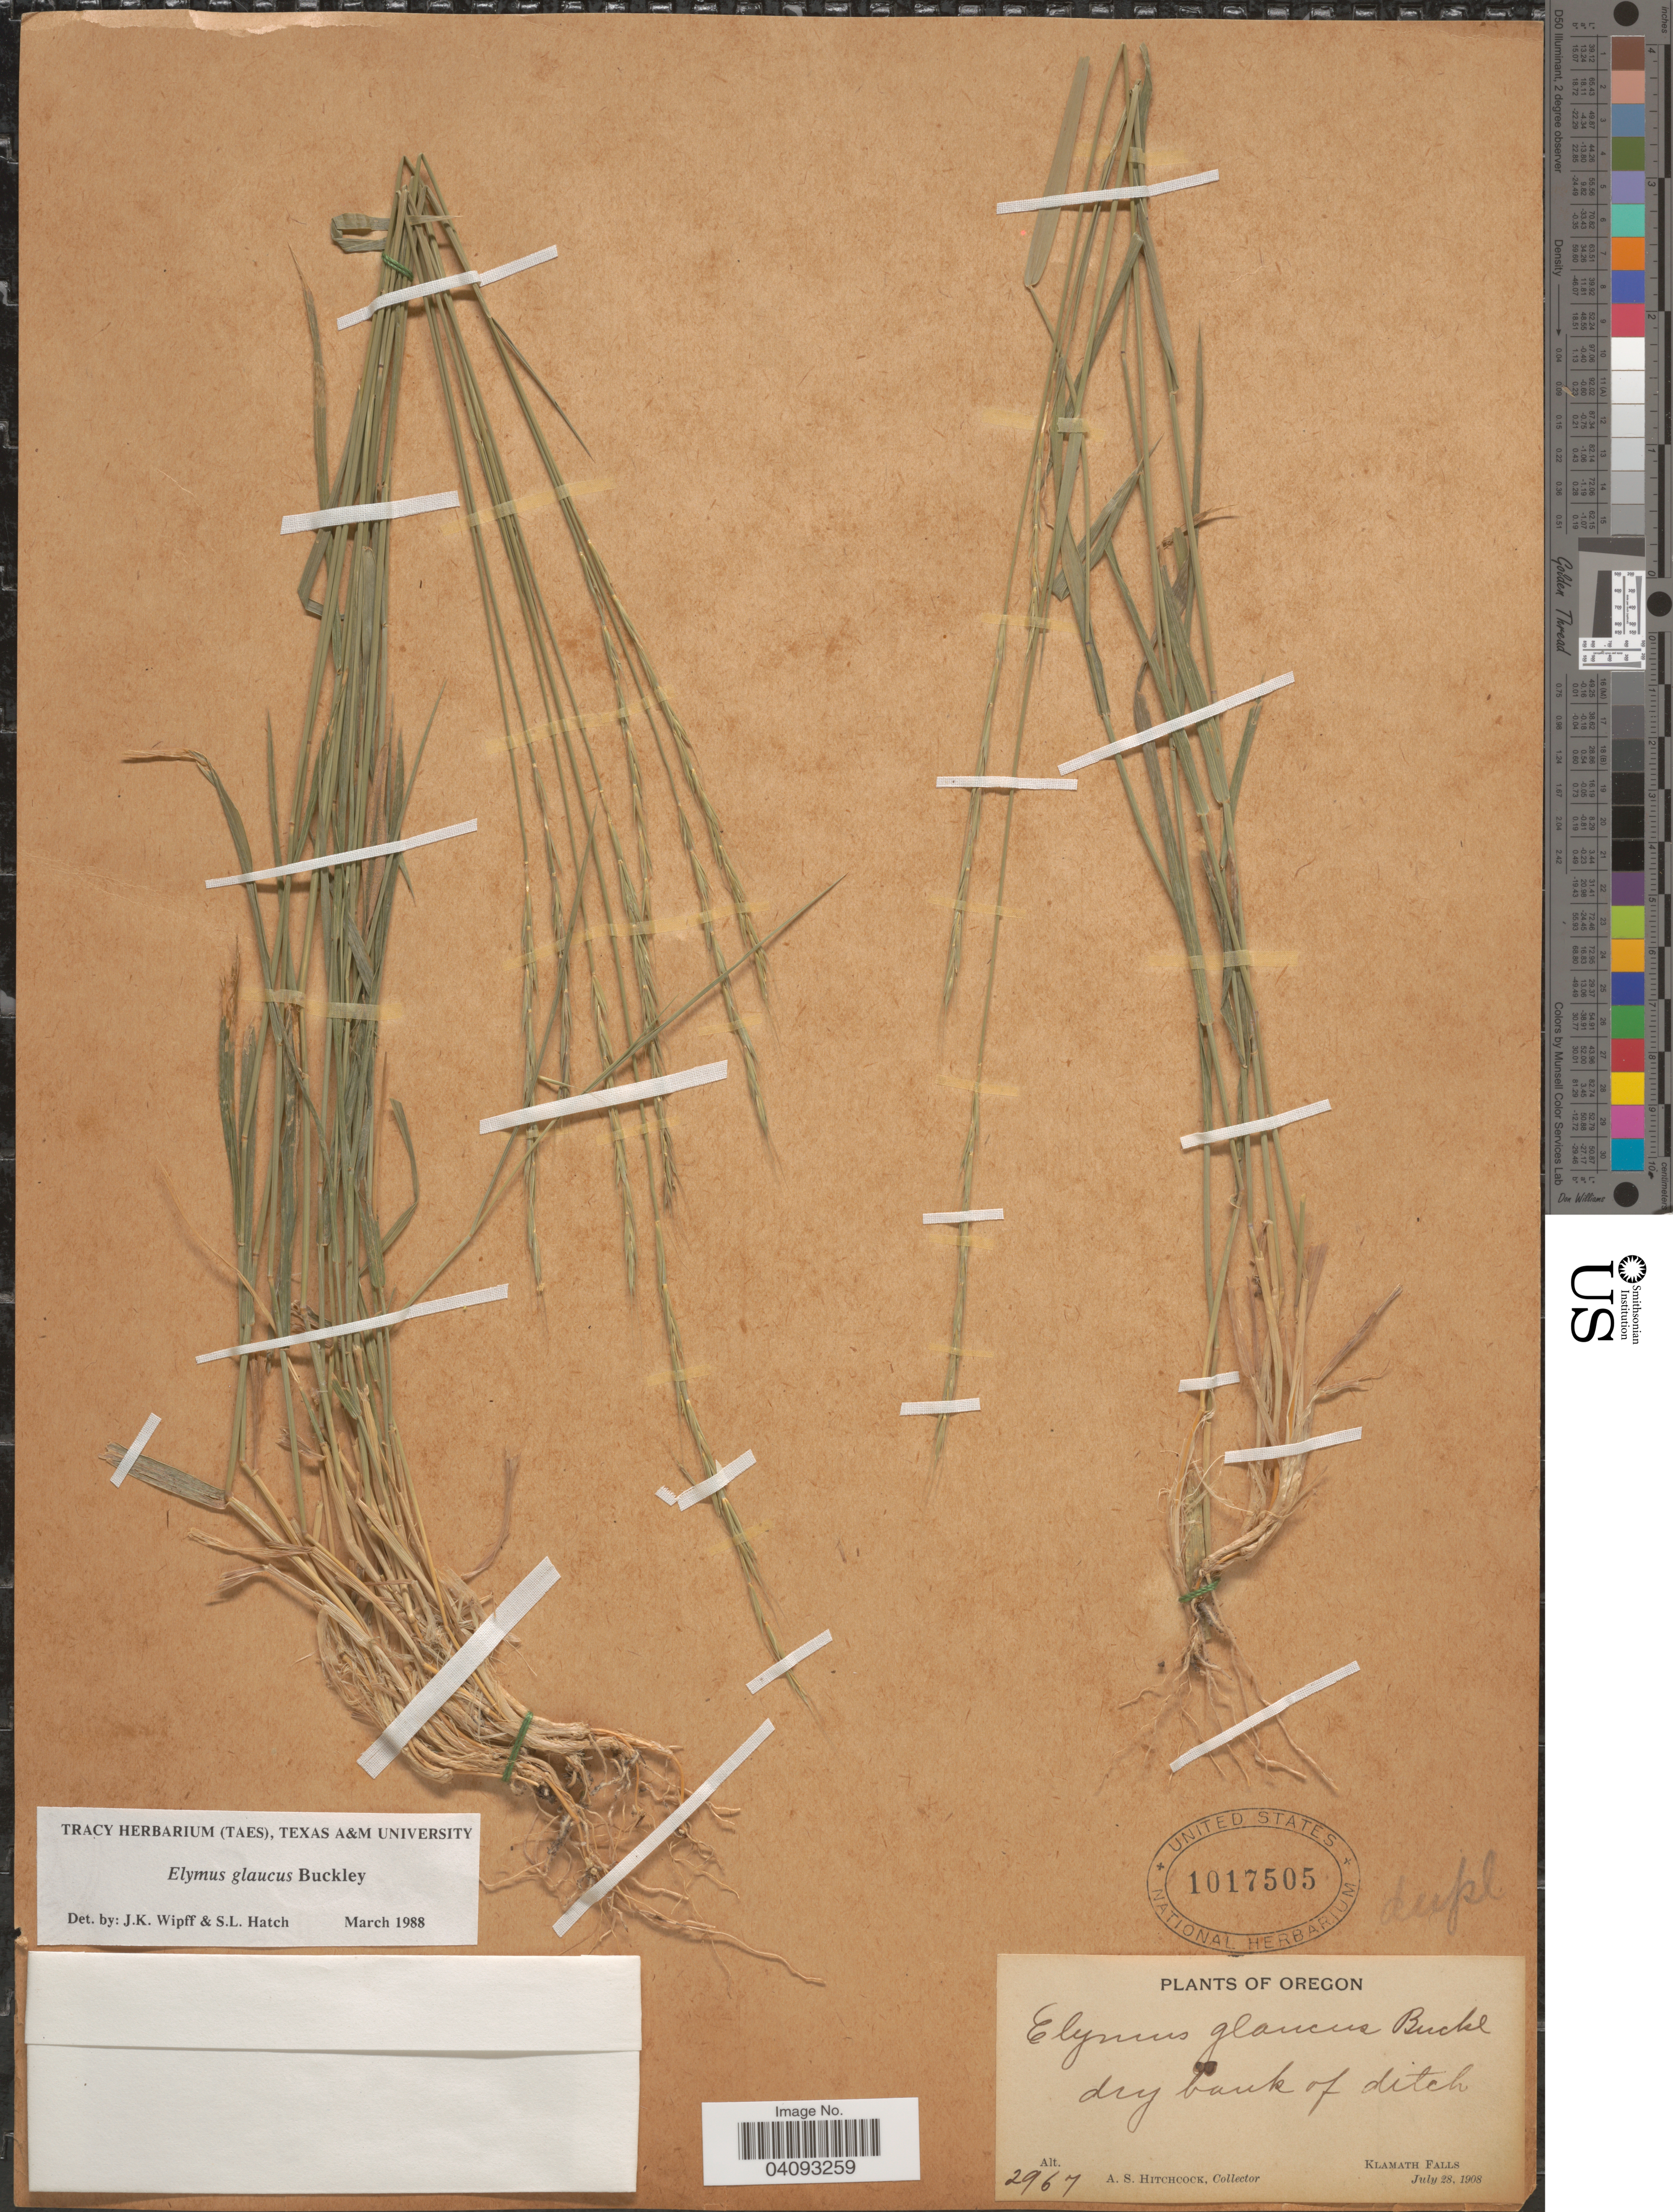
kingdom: Plantae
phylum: Tracheophyta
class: Liliopsida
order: Poales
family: Poaceae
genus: Elymus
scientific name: Elymus glaucus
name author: Buckley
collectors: A. S. Hitchcock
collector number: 2967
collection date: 1908-07-28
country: United States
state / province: Oregon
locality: Dry bank of ditch. Klamath Falls.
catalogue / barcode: US 1017505